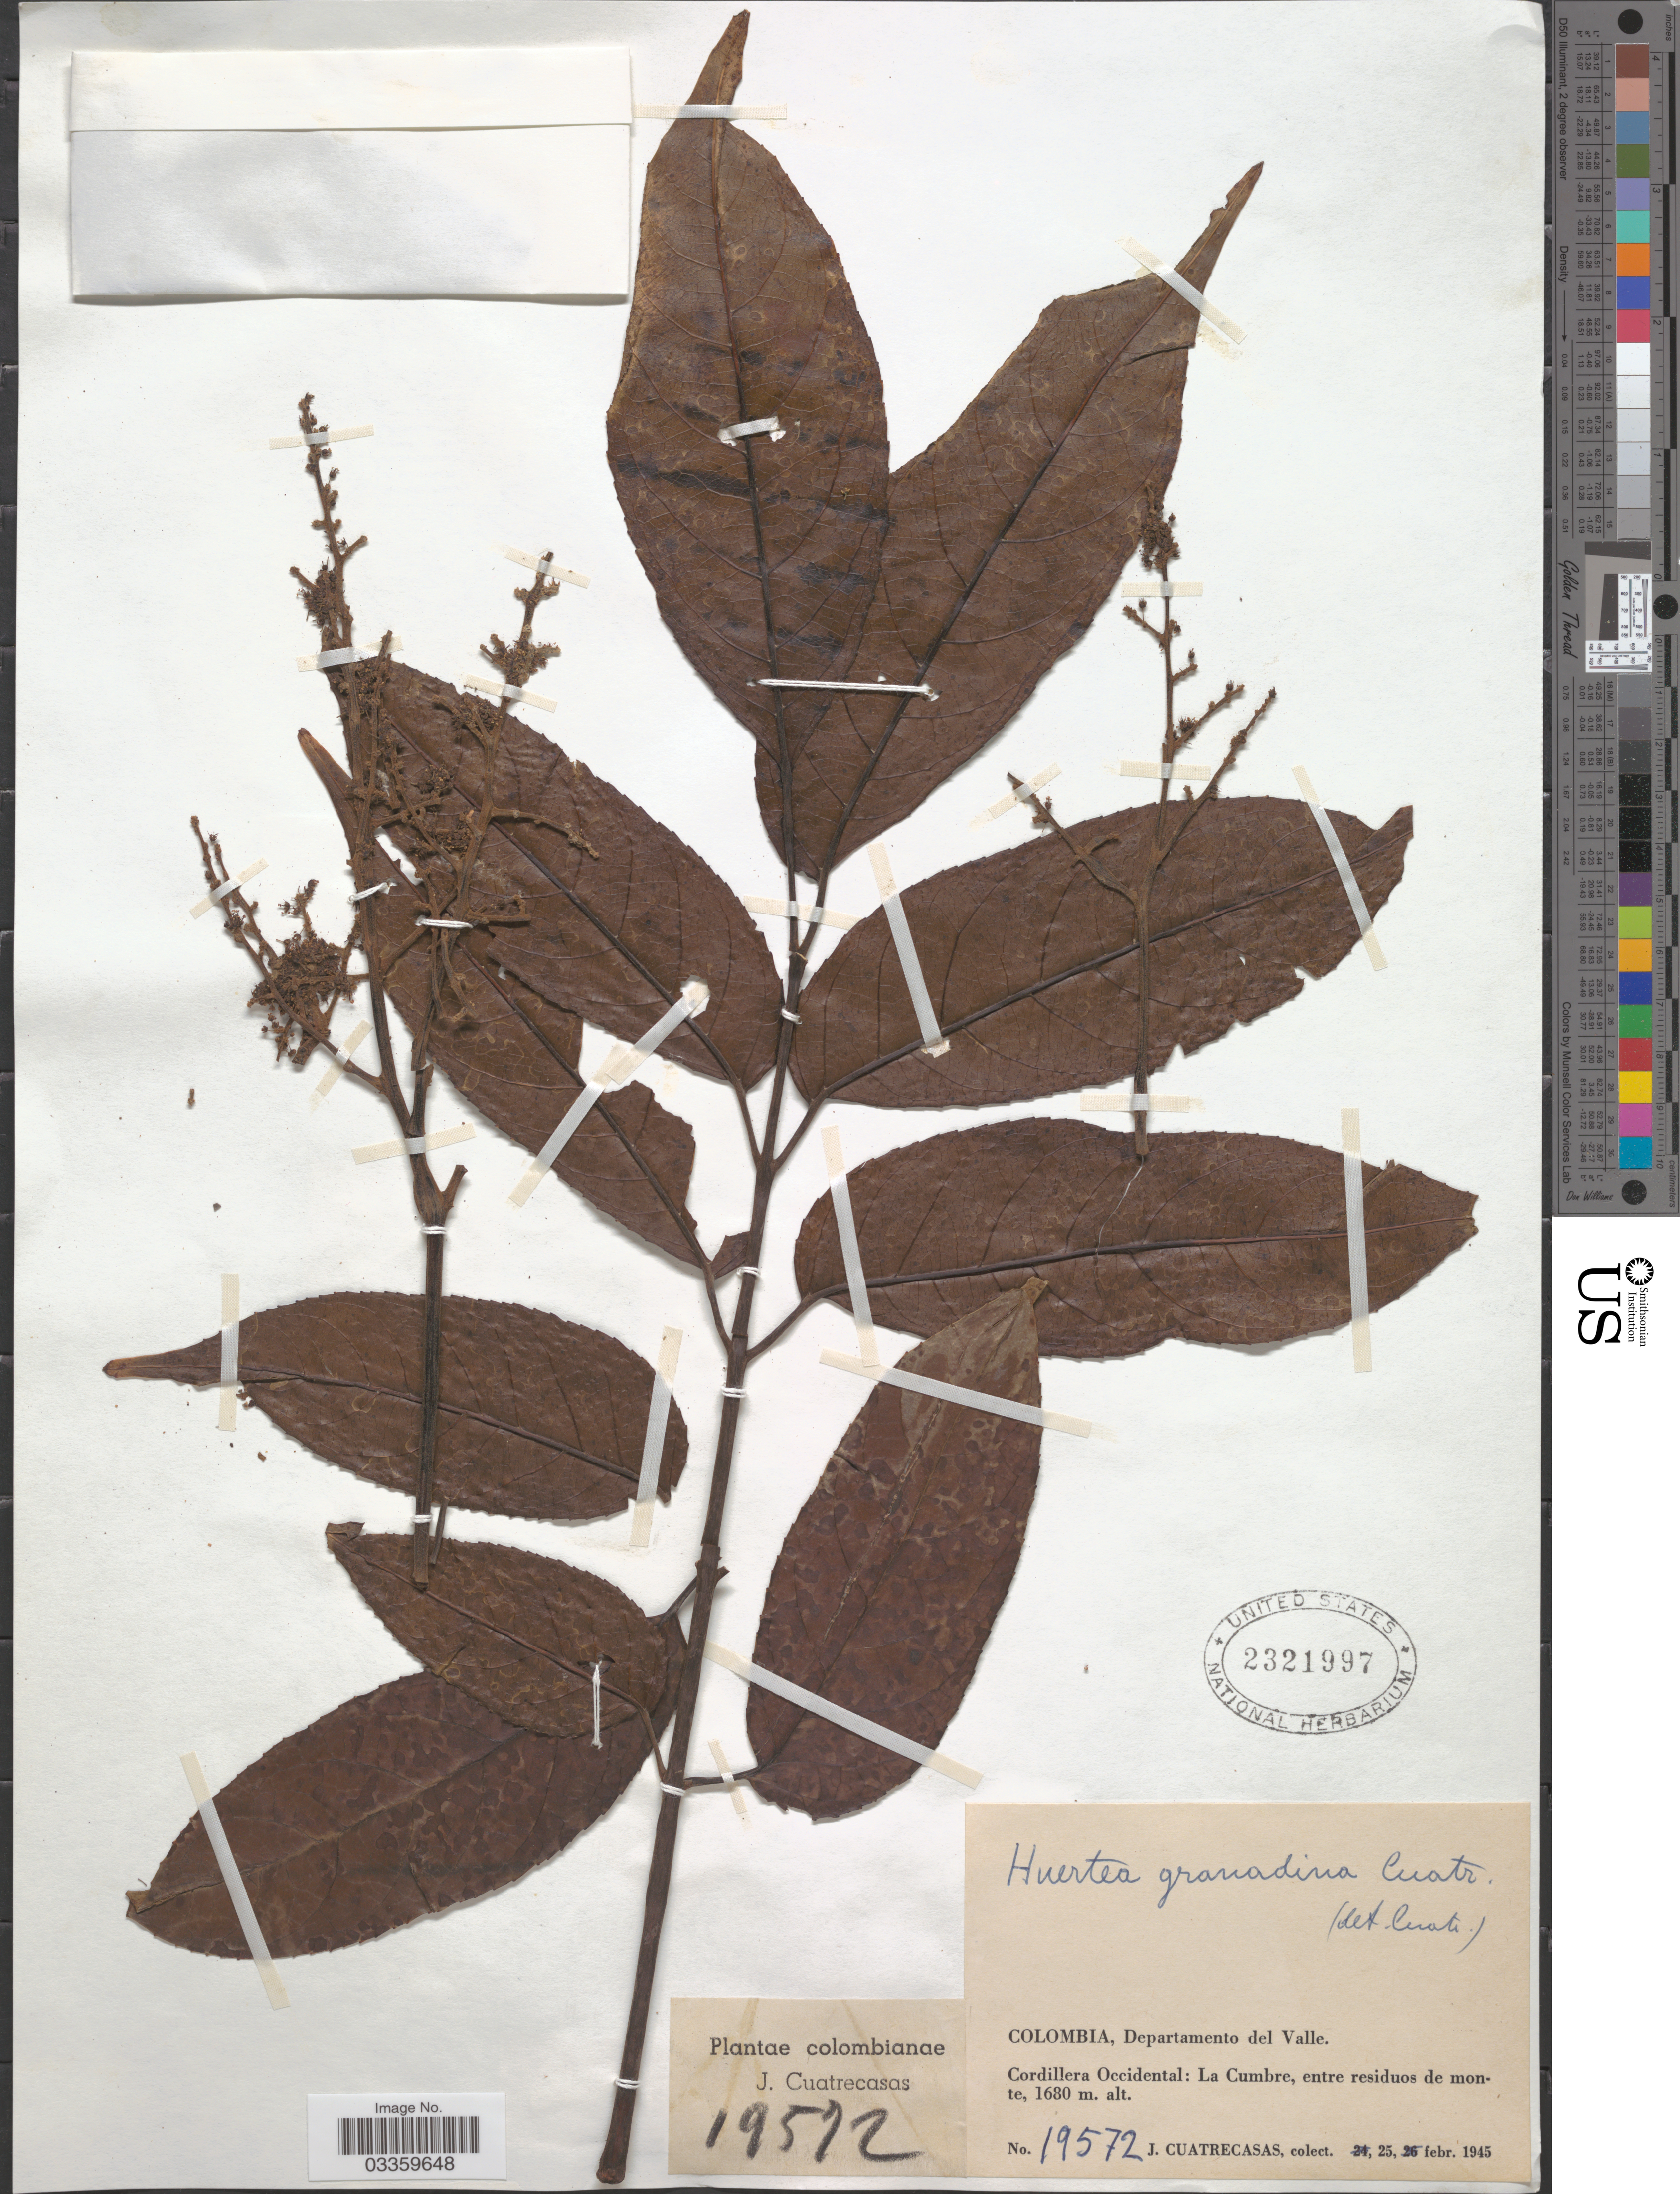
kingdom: Plantae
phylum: Tracheophyta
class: Magnoliopsida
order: Huerteales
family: Tapisciaceae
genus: Huertea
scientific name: Huertea granadina var. cumbrensis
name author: Cuatrec.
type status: Isotype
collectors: J. Cuatrecasas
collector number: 19572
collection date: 1945-02-25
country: Colombia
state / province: Valle del Cauca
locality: Departamento del Valle, Cordillera Occidental: La Cumbre, entre residuos de monte.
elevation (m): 1680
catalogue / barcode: US 2321997